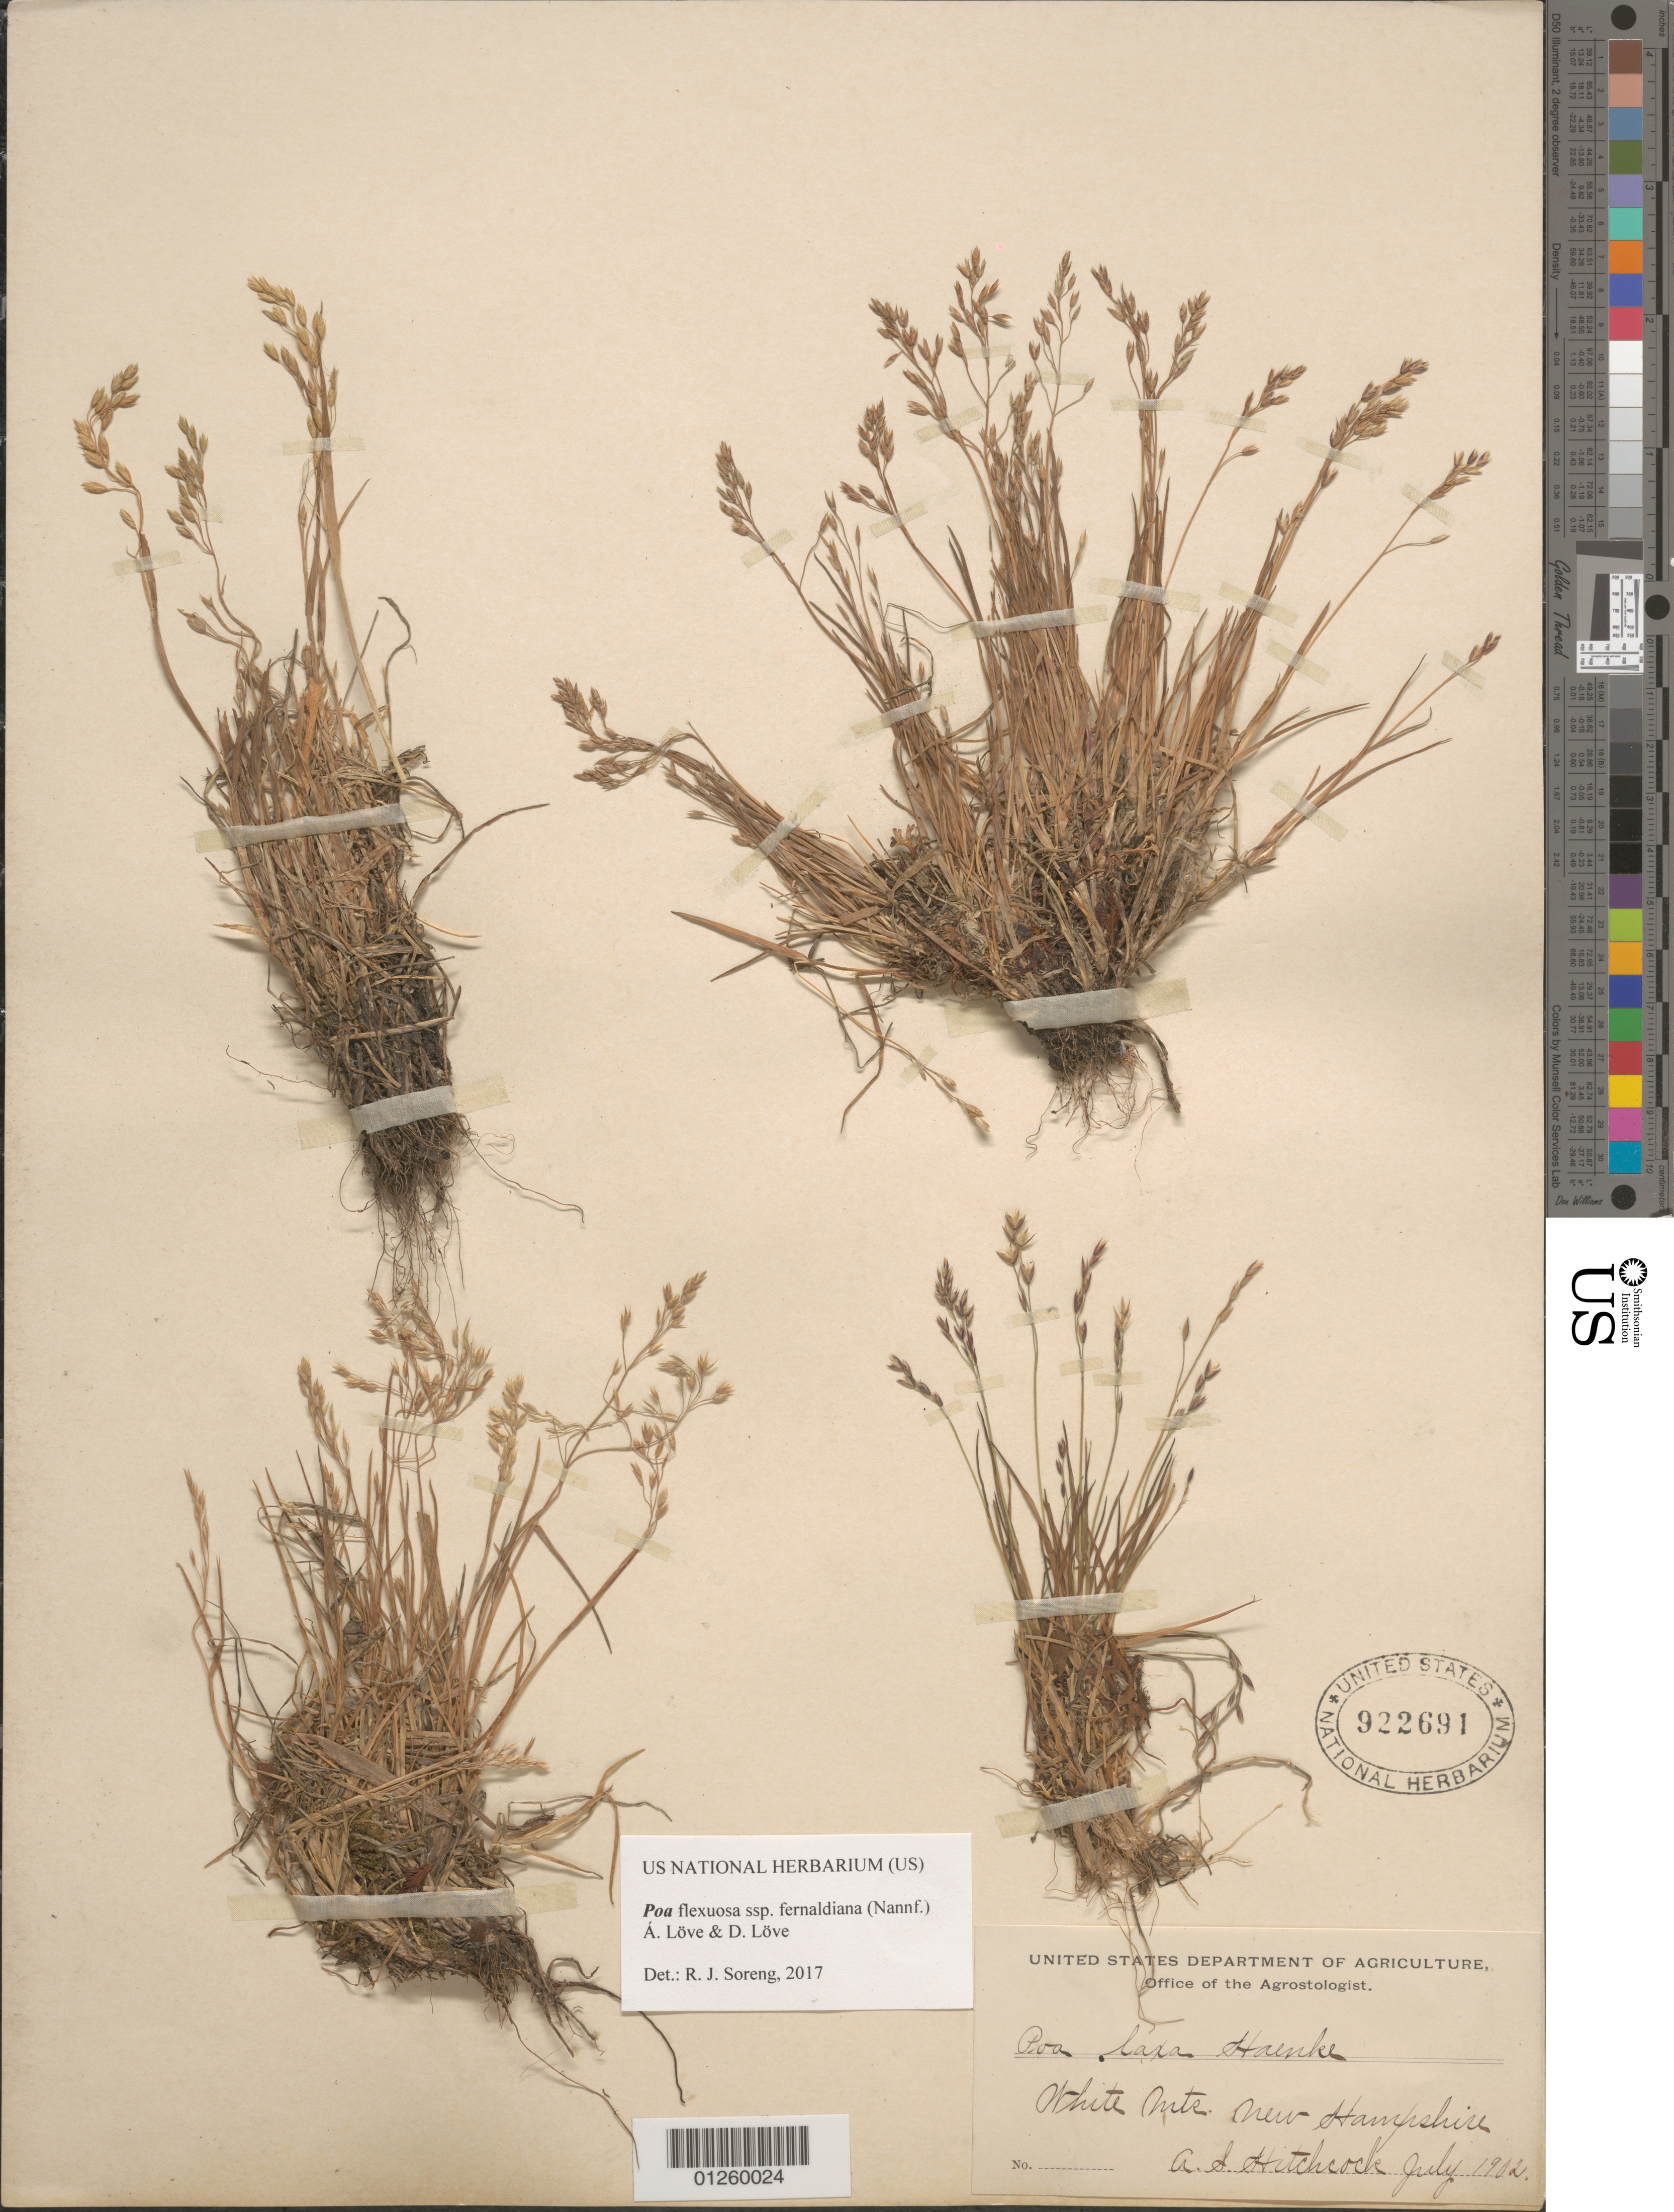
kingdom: Plantae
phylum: Tracheophyta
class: Liliopsida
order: Poales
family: Poaceae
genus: Poa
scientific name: Poa flexuosa Sm. subsp. fernaldiana (Nannf.) Á. Löve & D. Löve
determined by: Soreng, Robert J., Research Associate (BOT), Smithsonian Institution - National Museum of Natural History (UNITED STATES)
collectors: A. S. Hitchcock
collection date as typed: July 1902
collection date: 1902-07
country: United States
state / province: New Hampshire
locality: White Mts.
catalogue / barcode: US 922691